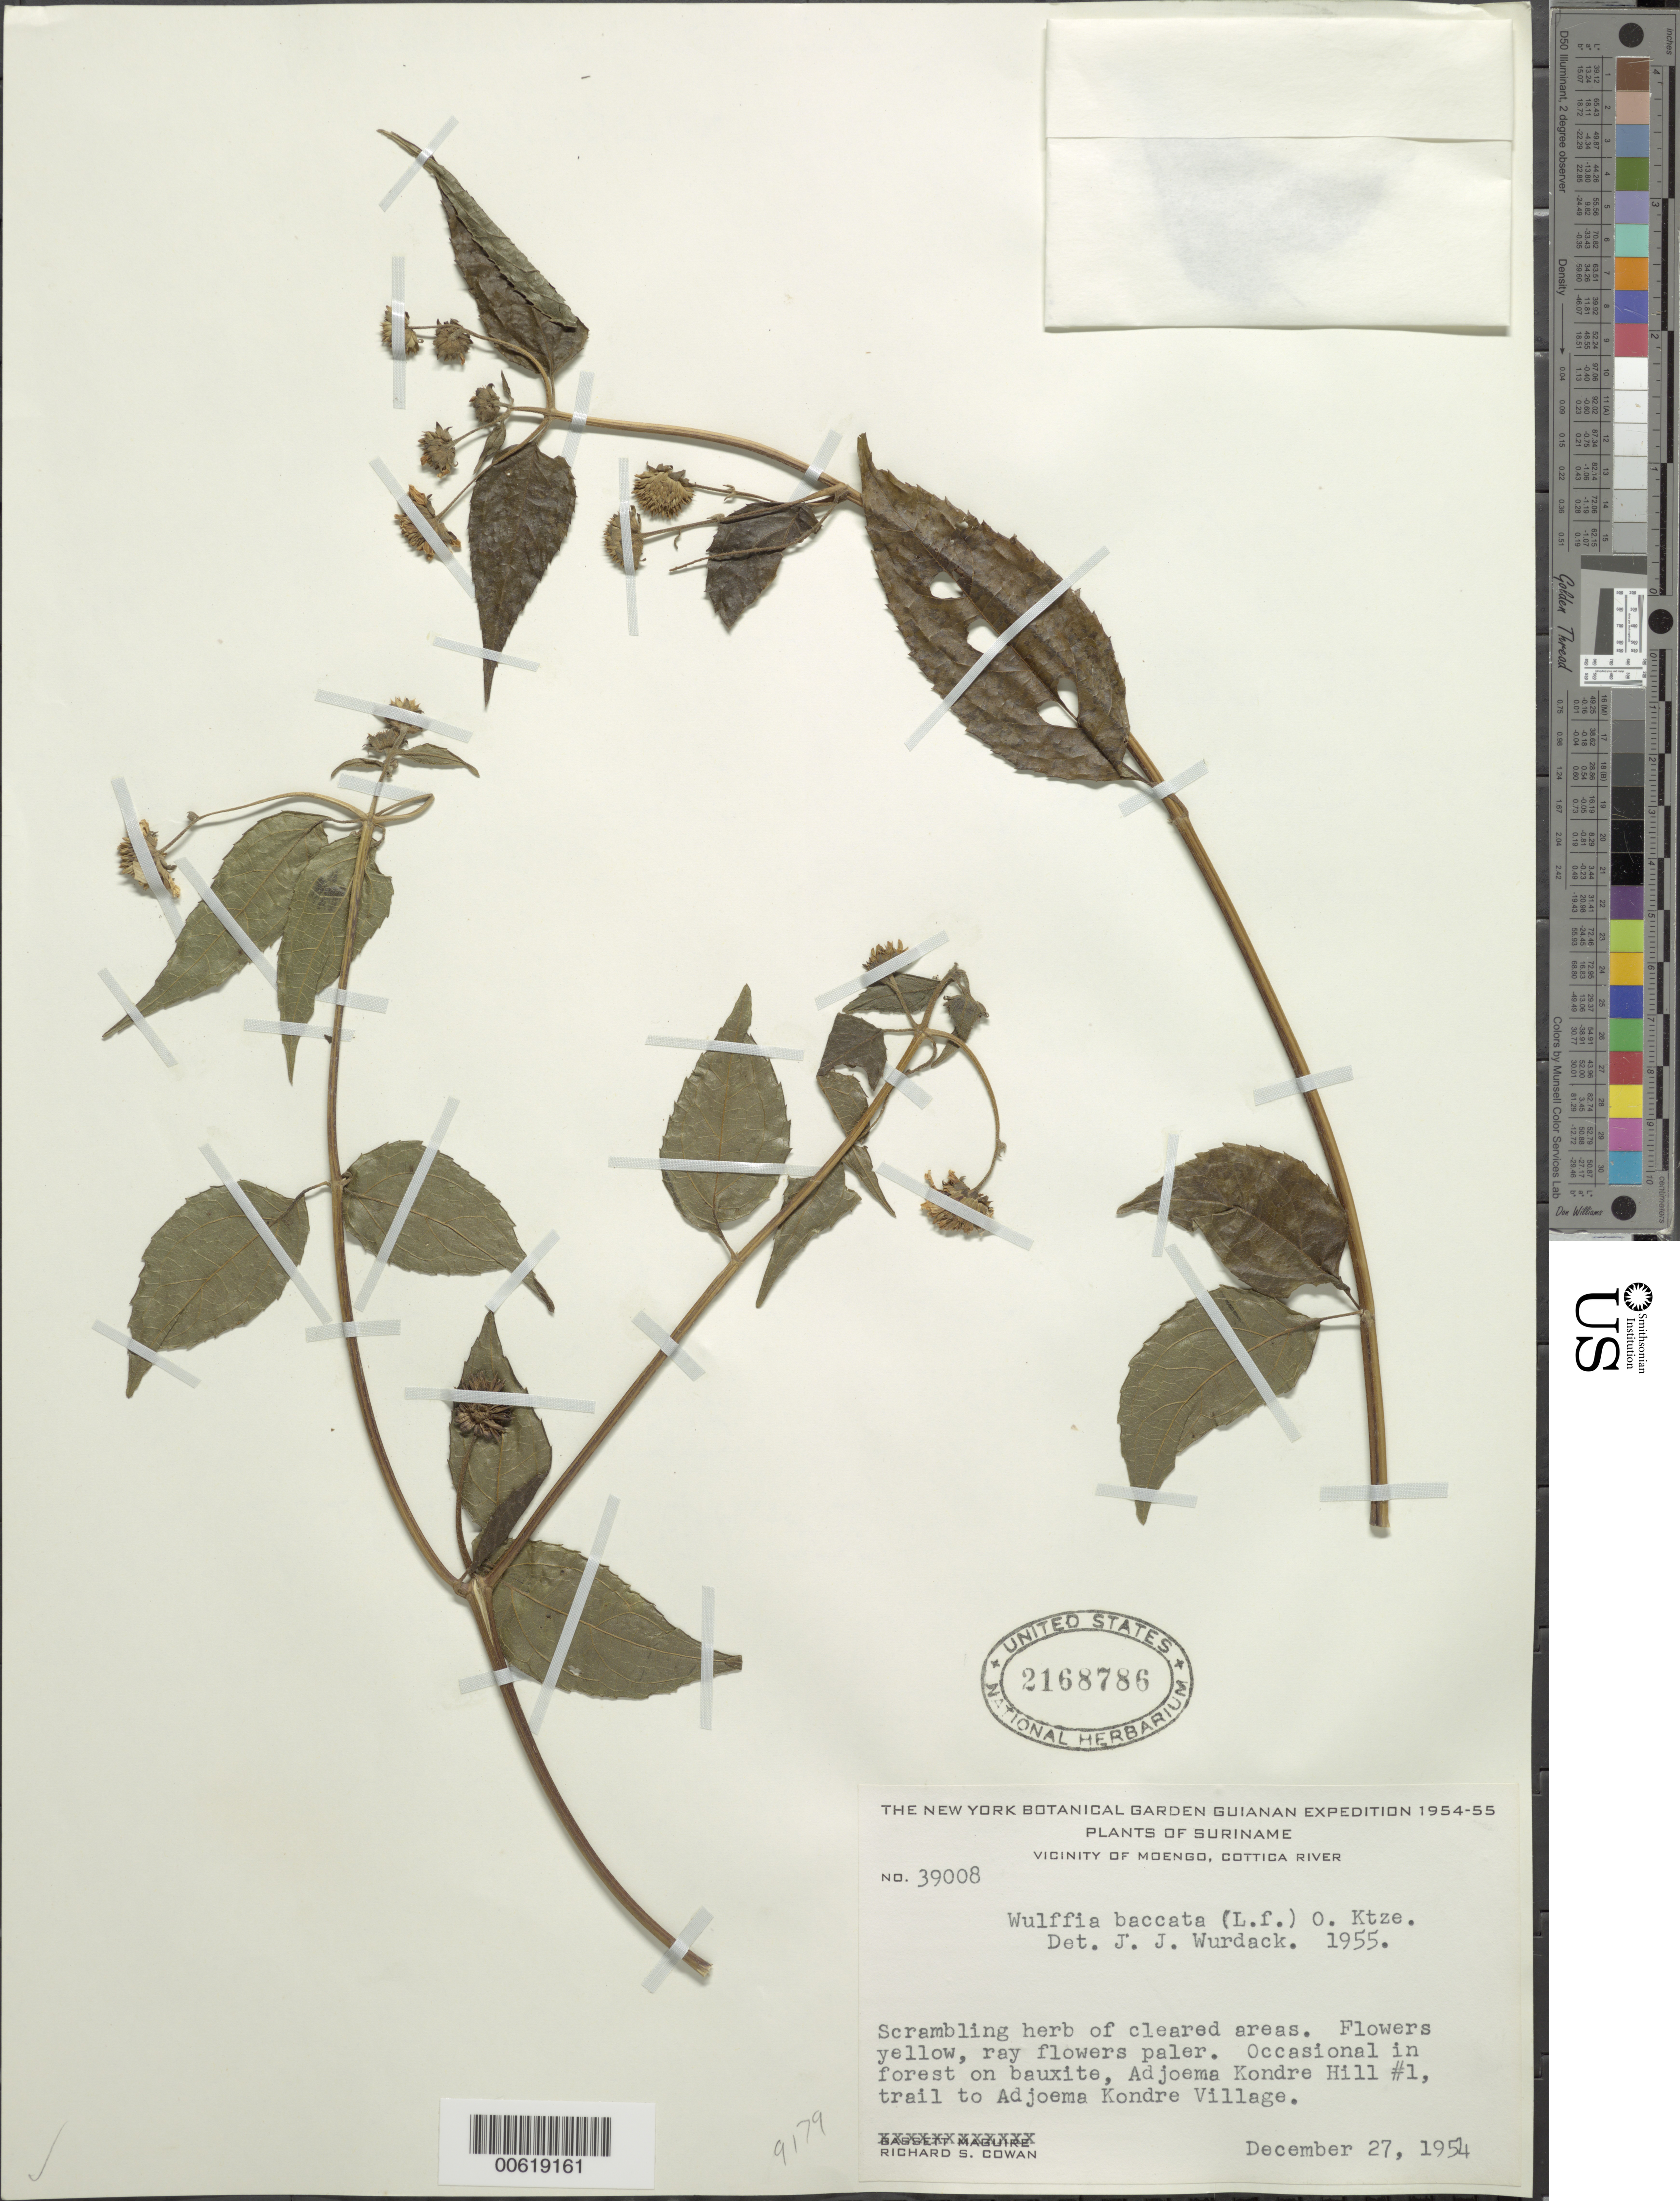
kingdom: Plantae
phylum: Tracheophyta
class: Magnoliopsida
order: Asterales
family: Asteraceae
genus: Wulffia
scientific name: Wulffia baccata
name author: (L. f.) Kuntze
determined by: Wurdack, John J., (US), US (UNITED STATES)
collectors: R. S. Cowan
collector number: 39008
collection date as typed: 27-Dec-54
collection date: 1954-12-27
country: Suriname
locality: Adjoema Kondre Hill #1, road to Adjoema Kondre Village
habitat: Forest on bauxite; cleared areas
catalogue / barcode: US 2168786